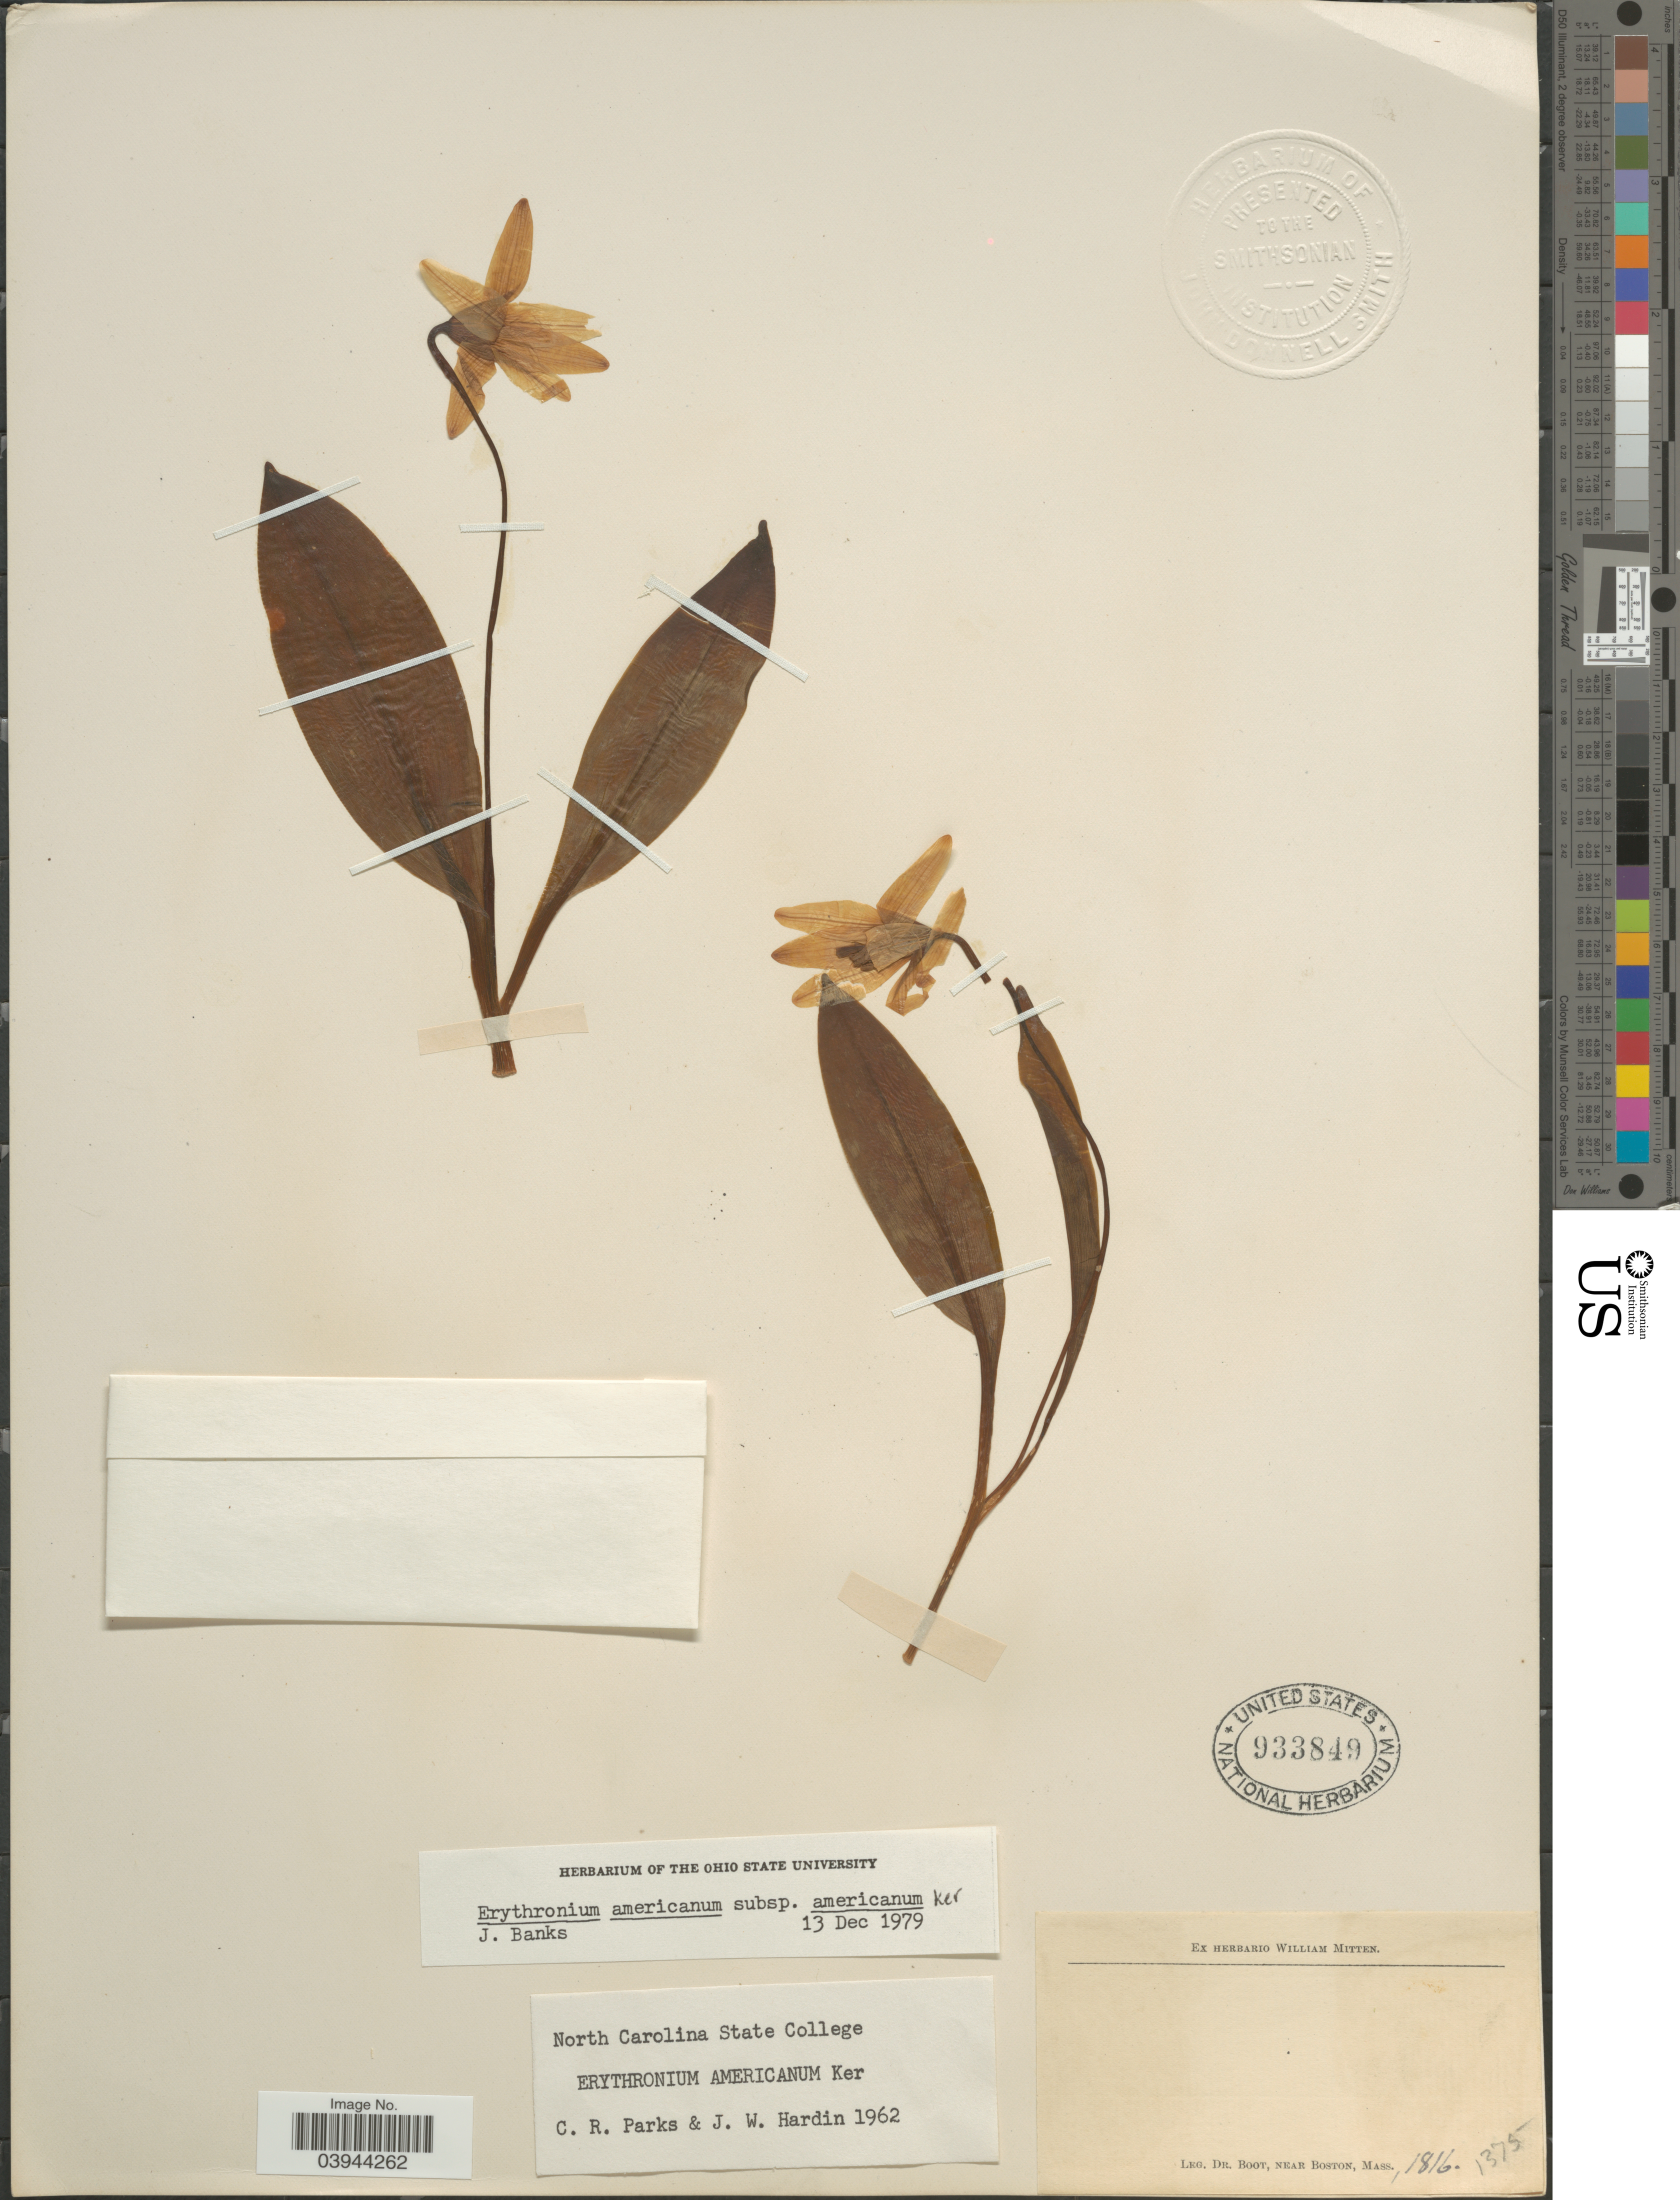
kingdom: Plantae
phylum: Tracheophyta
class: Liliopsida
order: Liliales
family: Liliaceae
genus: Erythronium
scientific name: Erythronium americanum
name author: Ker Gawl.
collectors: Boot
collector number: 1375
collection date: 1816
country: United States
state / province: Massachusetts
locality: Near Boston.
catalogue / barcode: US 933849